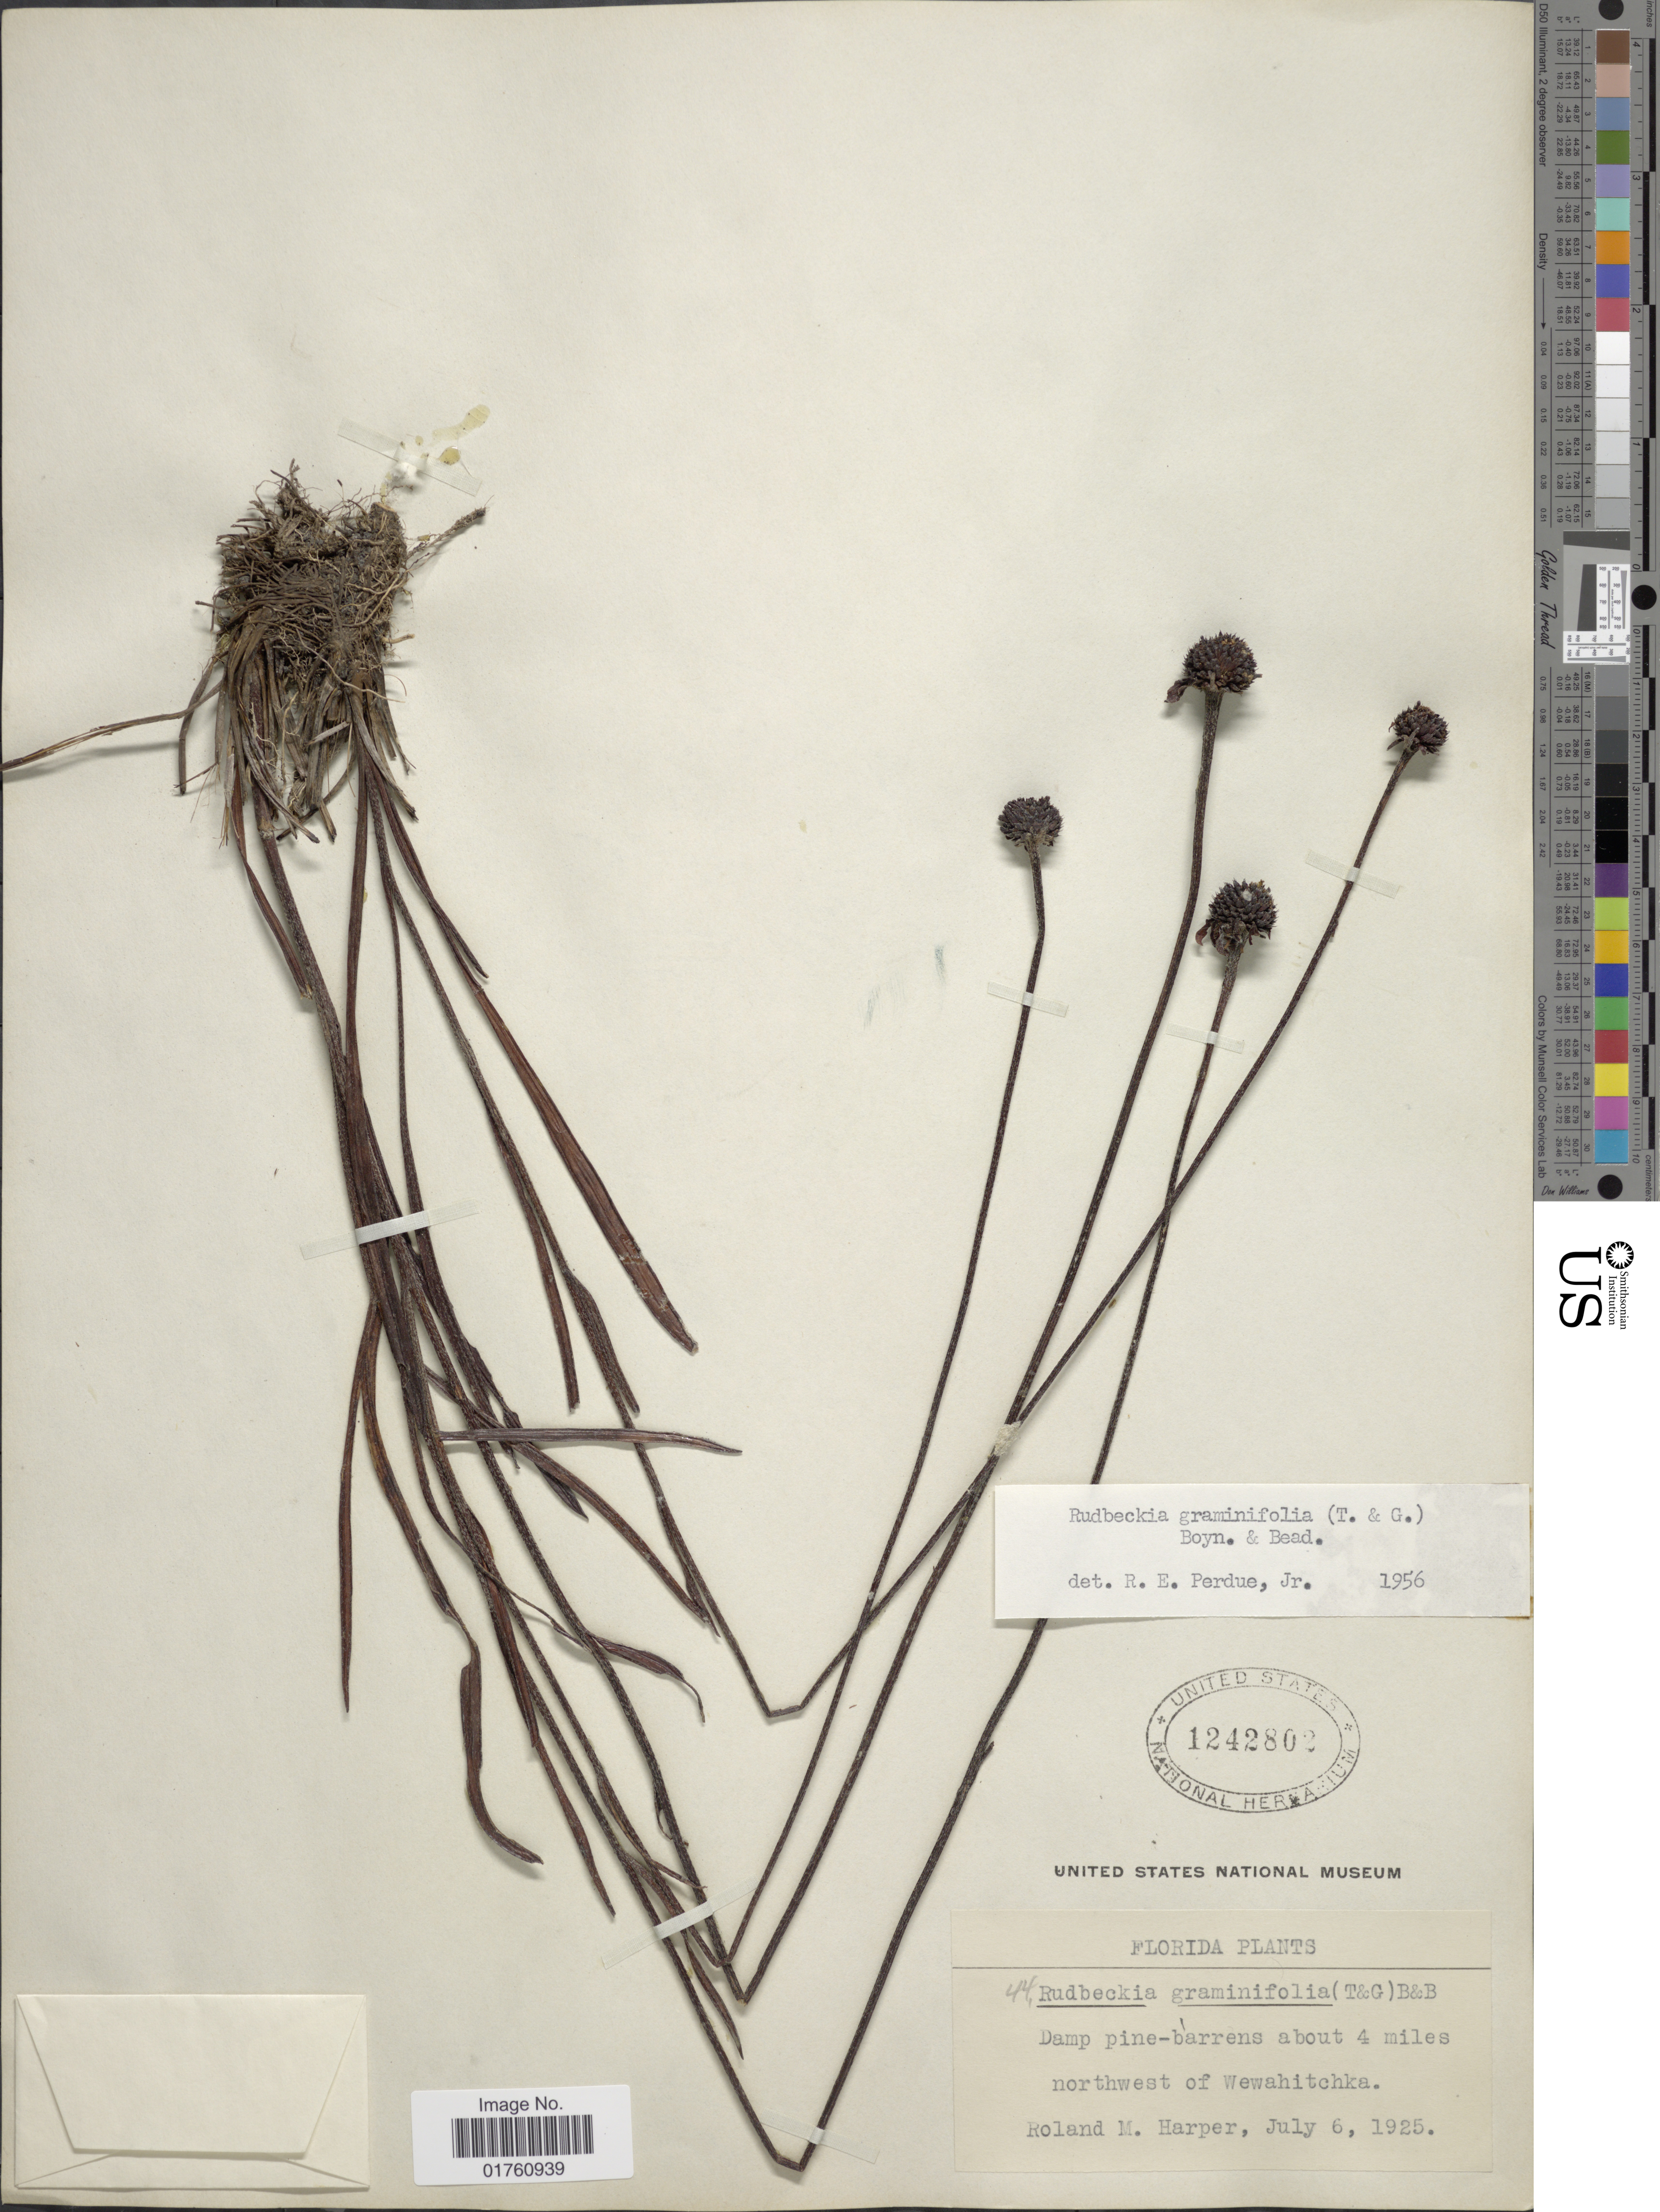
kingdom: Plantae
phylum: Tracheophyta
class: Magnoliopsida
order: Asterales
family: Asteraceae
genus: Rudbeckia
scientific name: Rudbeckia graminifolia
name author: (Torr. & A. Gray) C.L. Boynton & Beadle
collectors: R. M. Harper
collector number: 44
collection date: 1925-07-06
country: United States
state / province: Florida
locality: Damp pine-barrens about 4 miles northwest of Wewahitchka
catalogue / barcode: US 1242802